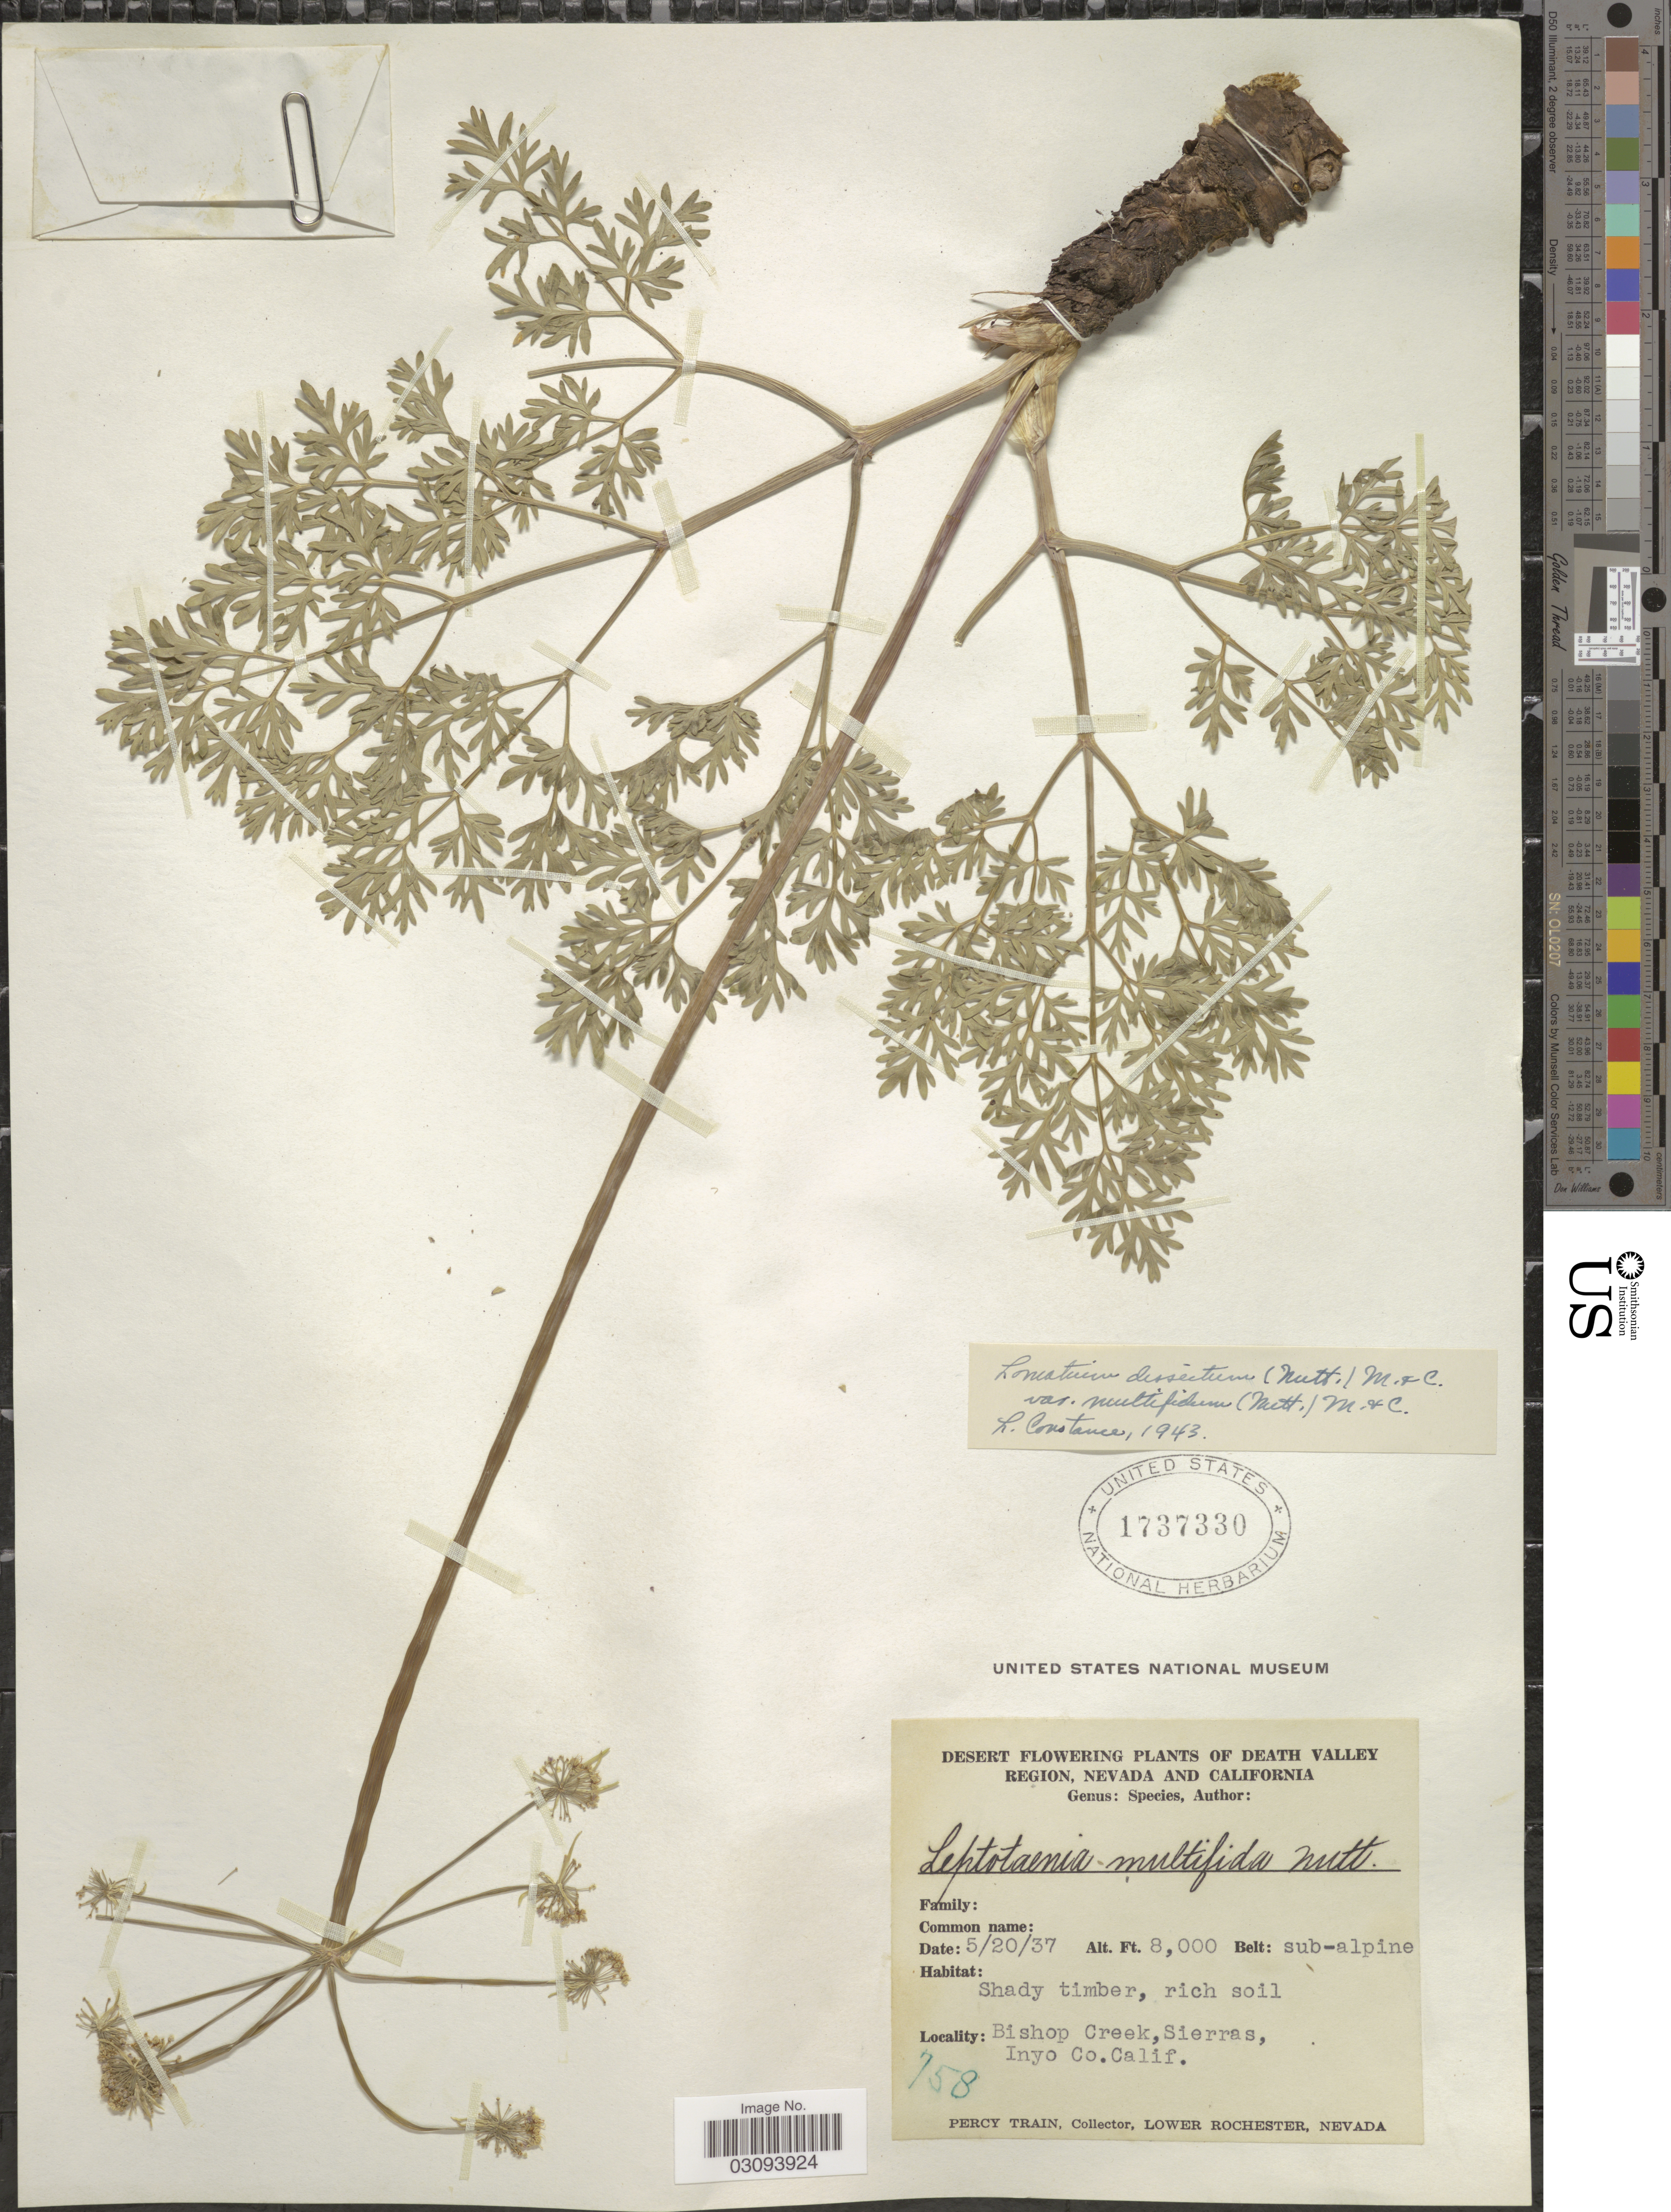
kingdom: Plantae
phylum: Tracheophyta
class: Magnoliopsida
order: Apiales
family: Apiaceae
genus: Lomatium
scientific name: Lomatium dissectum var. multifidum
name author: (Nutt.) Mathias & Constance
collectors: P. Train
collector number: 758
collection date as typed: Transcribed d/m/y: 20/5/37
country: United States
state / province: California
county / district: Inyo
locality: Death Valley Region. Bishop Creek, Sierras, Inyo Co. Belt: sub-alpine.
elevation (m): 2438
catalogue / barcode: US 1737330